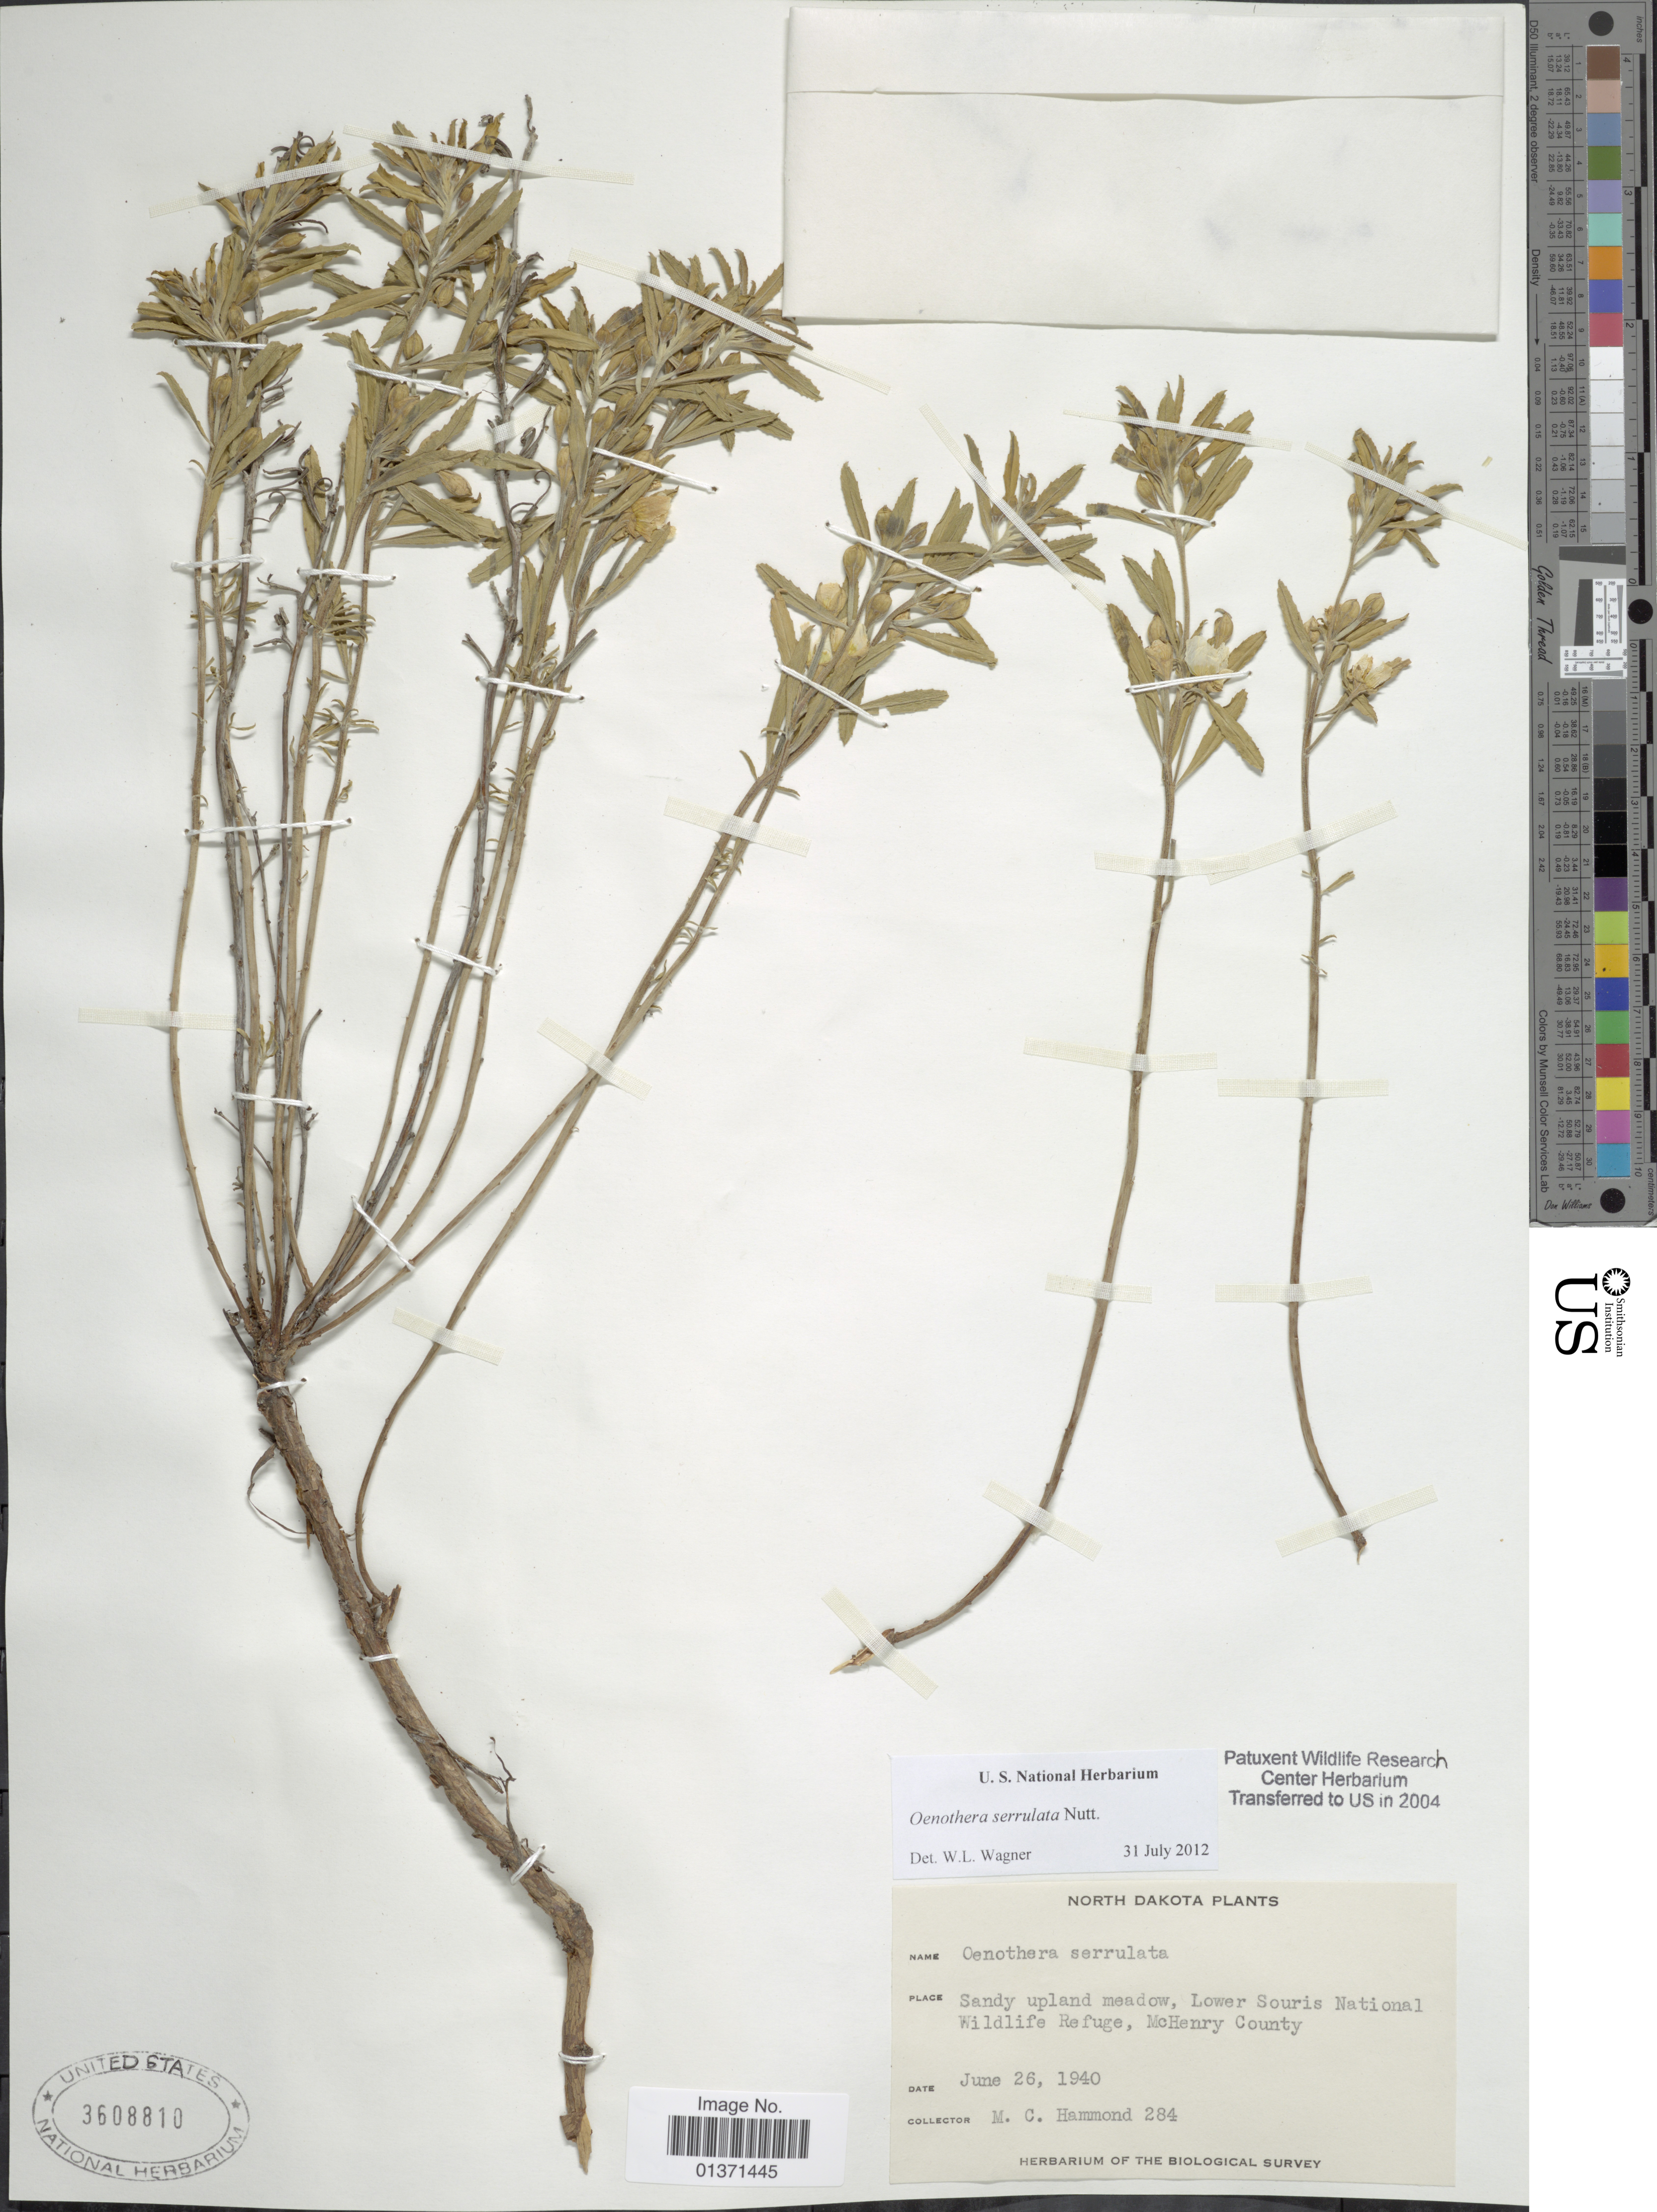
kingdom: Plantae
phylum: Tracheophyta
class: Magnoliopsida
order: Myrtales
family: Onagraceae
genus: Oenothera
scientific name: Oenothera serrulata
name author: Nutt.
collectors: M. Hammond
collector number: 284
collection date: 1940-06-26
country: United States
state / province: North Dakota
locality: Sandy upland meadow, Lower Souris National Wildlife Refuge, McHenry County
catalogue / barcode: US 3608810